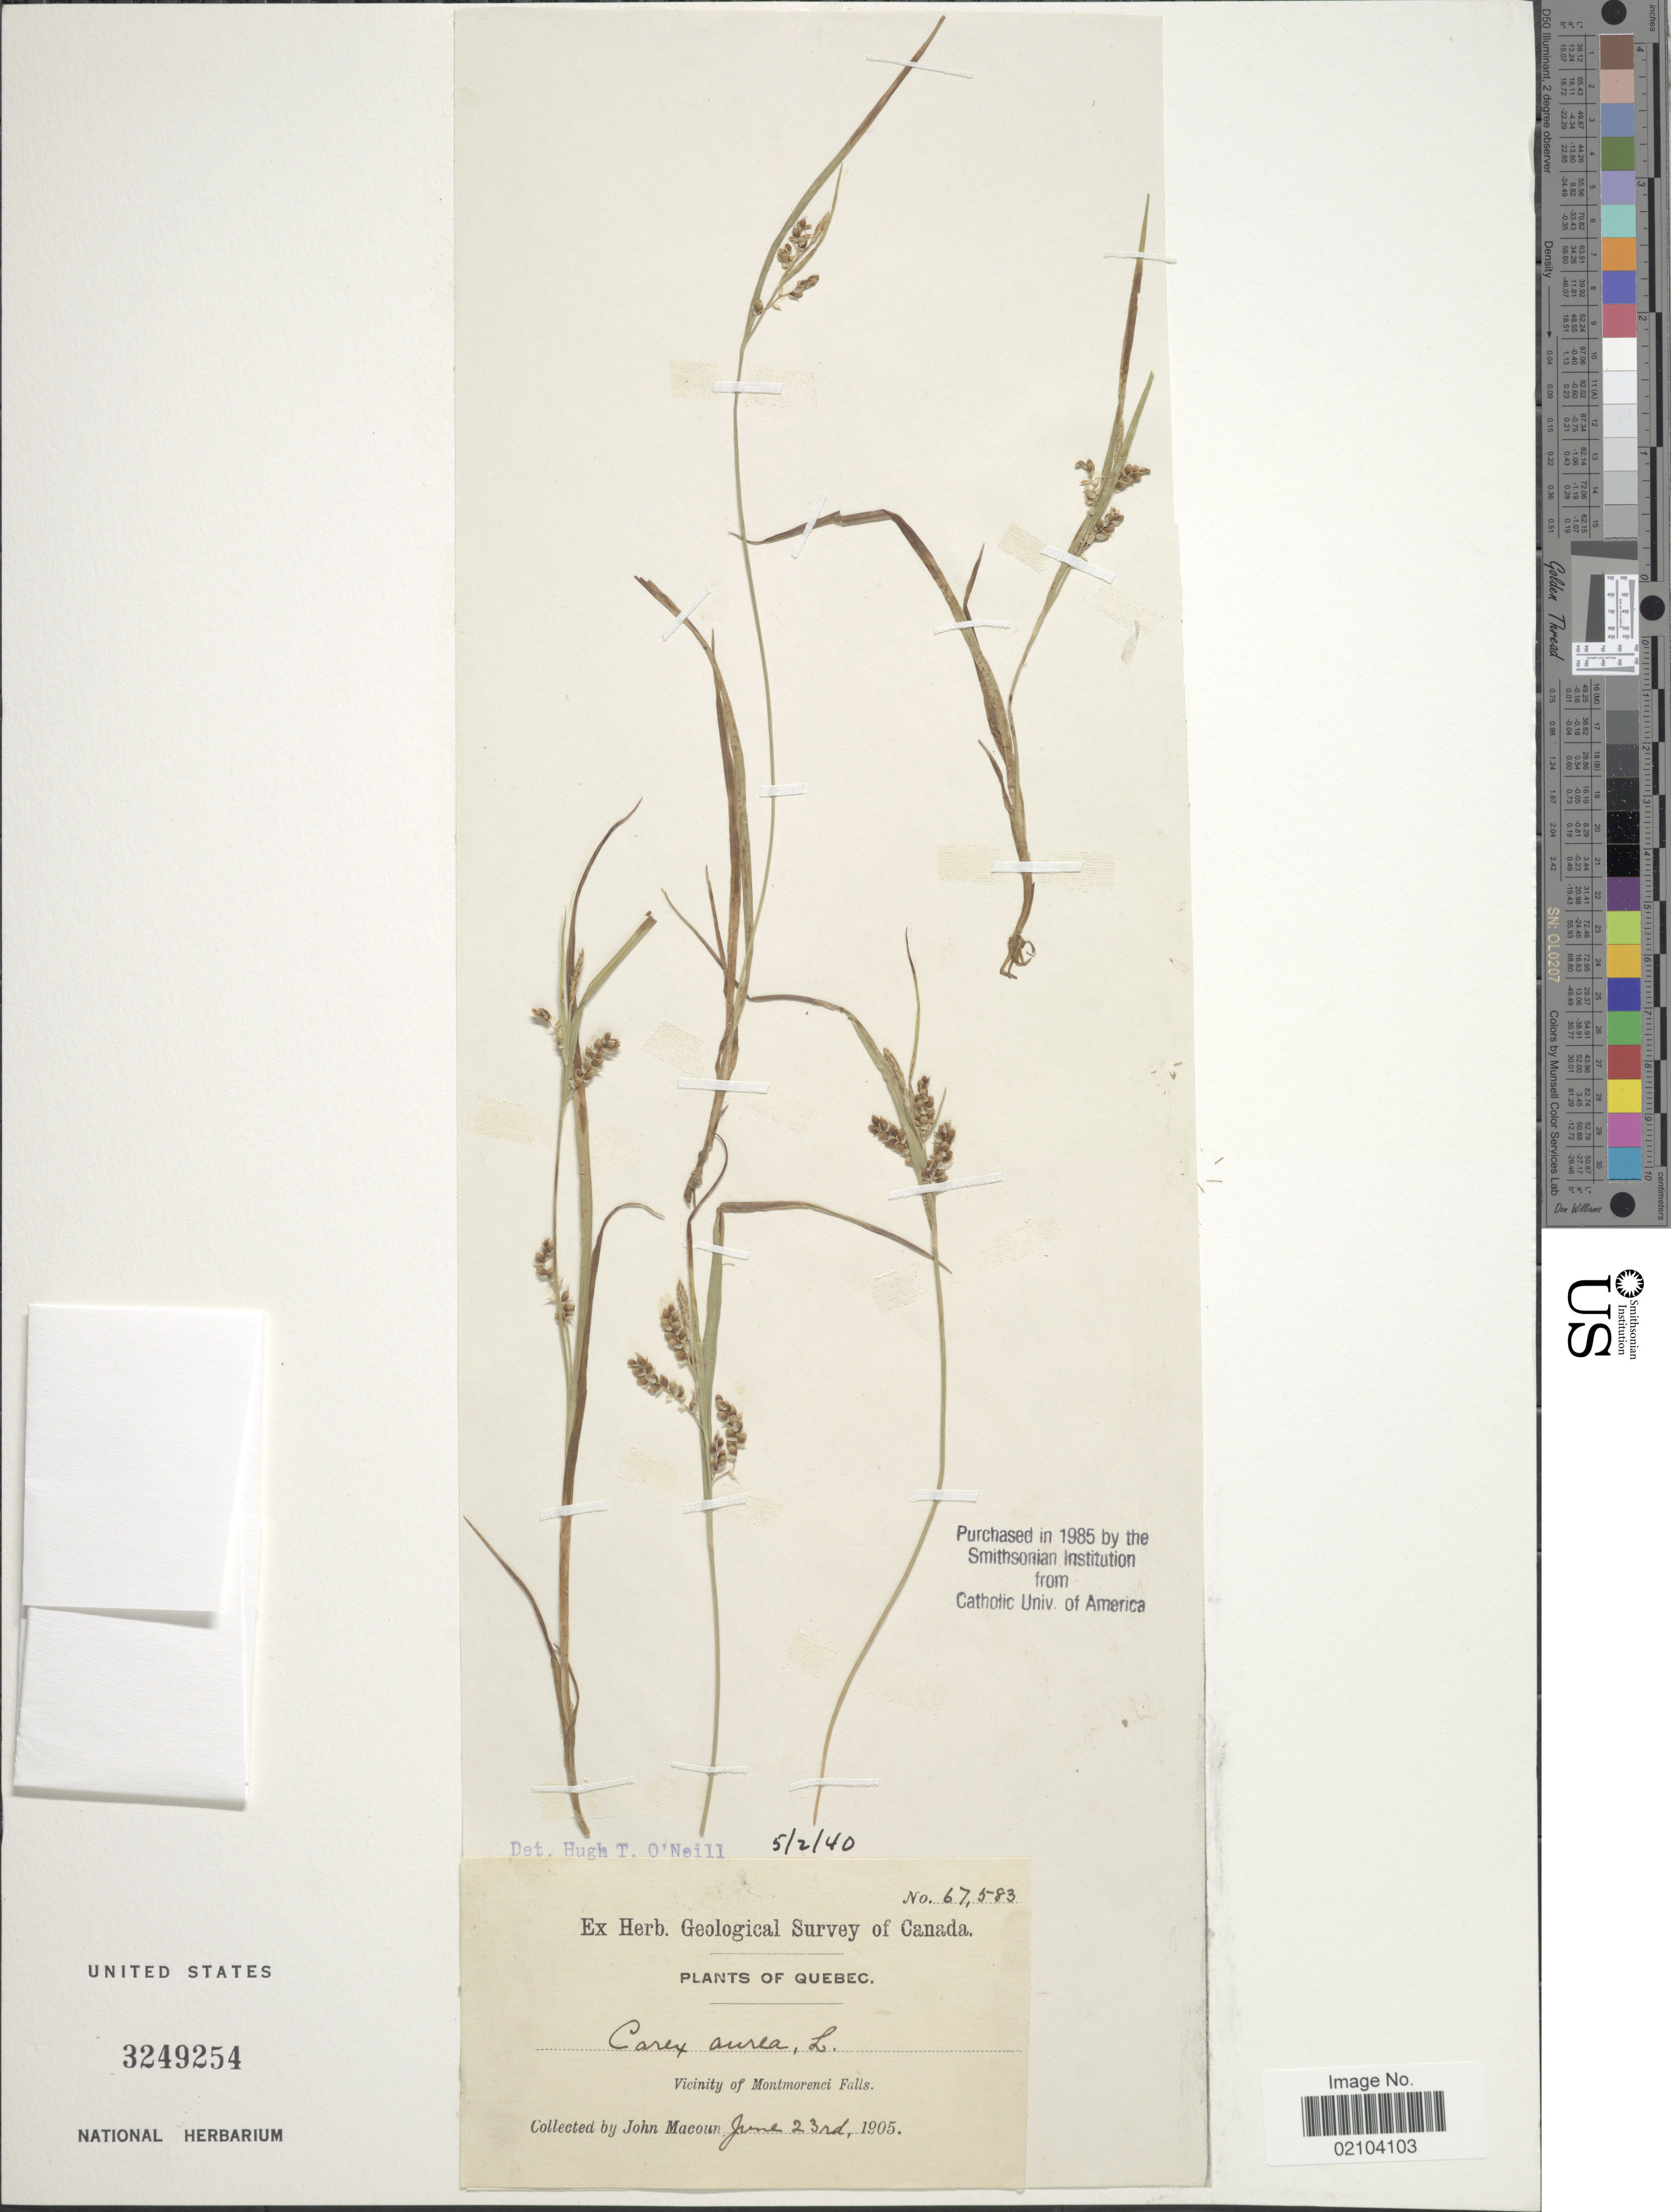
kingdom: Plantae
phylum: Tracheophyta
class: Liliopsida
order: Poales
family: Cyperaceae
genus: Carex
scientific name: Carex aurea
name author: Nutt.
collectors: J. Macoun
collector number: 67583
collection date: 1905-06-23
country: Canada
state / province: Quebec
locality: Vicinity of Montmorenci Falls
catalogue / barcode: US 3249254